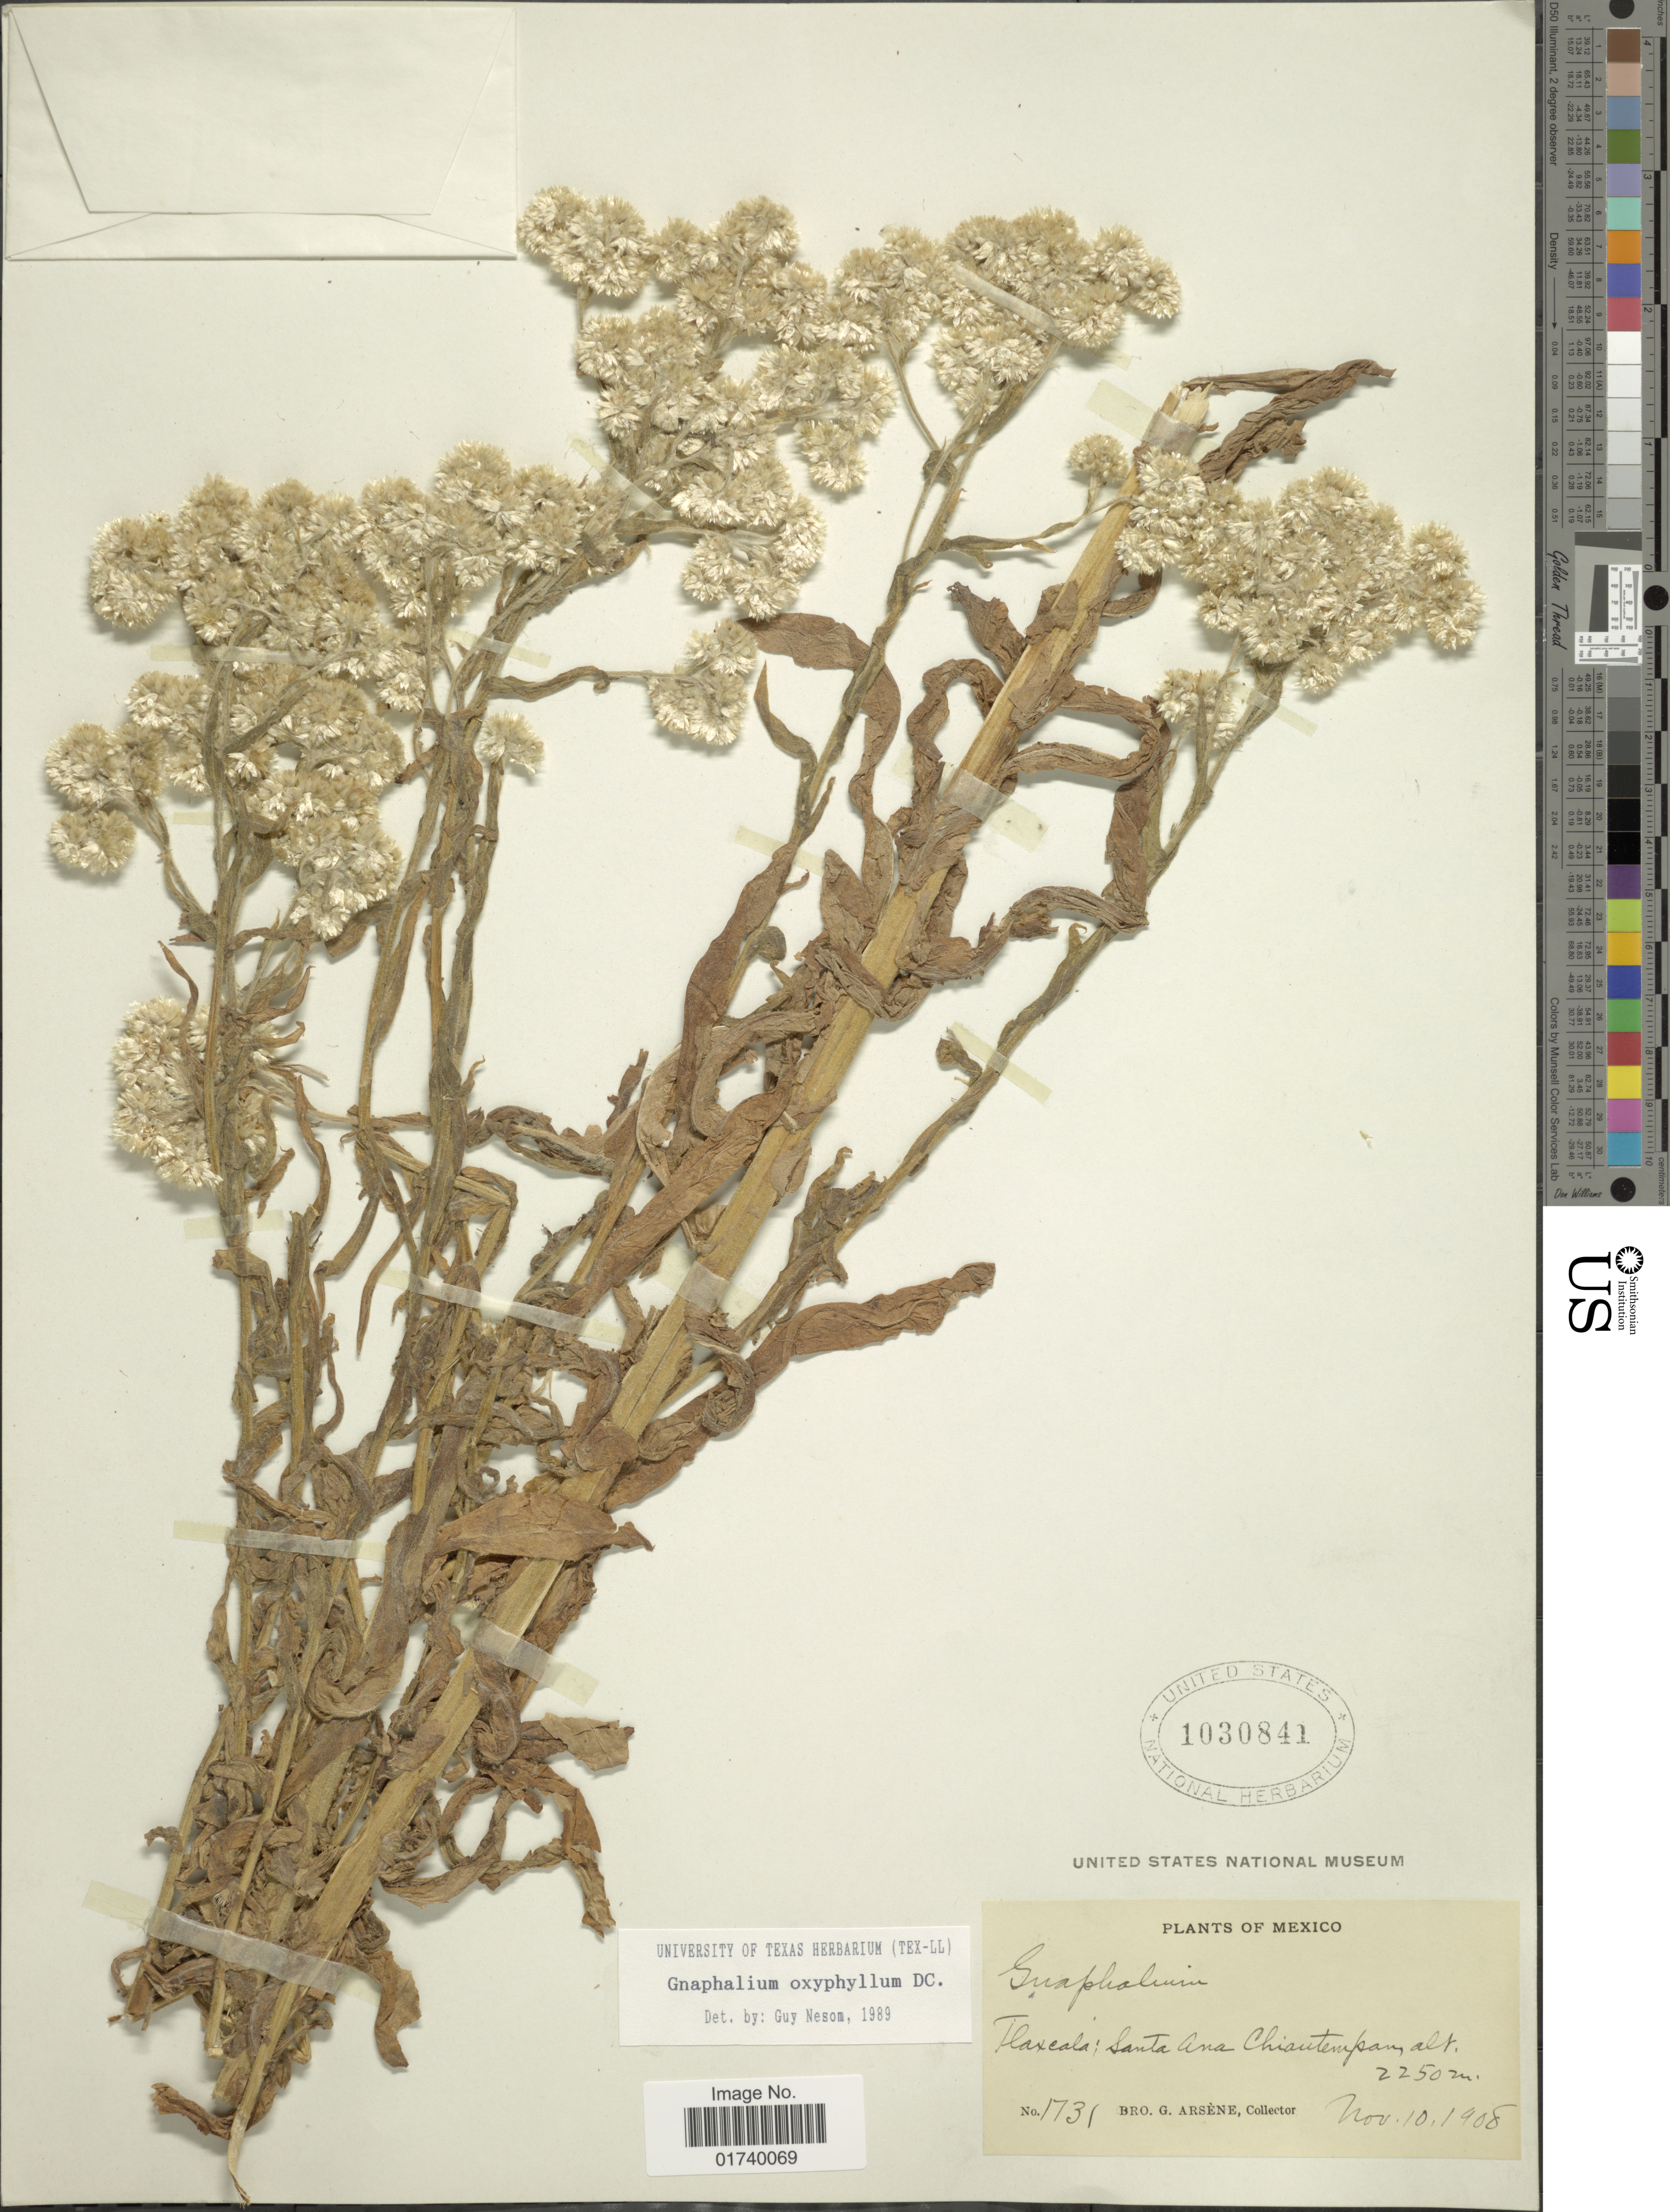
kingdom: Plantae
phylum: Tracheophyta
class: Magnoliopsida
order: Asterales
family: Asteraceae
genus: Pseudognaphalium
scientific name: Pseudognaphalium oxyphyllum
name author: (DC.) Kirp.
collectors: Bro. G. Arsène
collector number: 1731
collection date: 1908-11-10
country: Mexico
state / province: Tlaxcala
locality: Santa Ana Chiautempan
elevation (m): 2250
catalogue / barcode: US 1030841